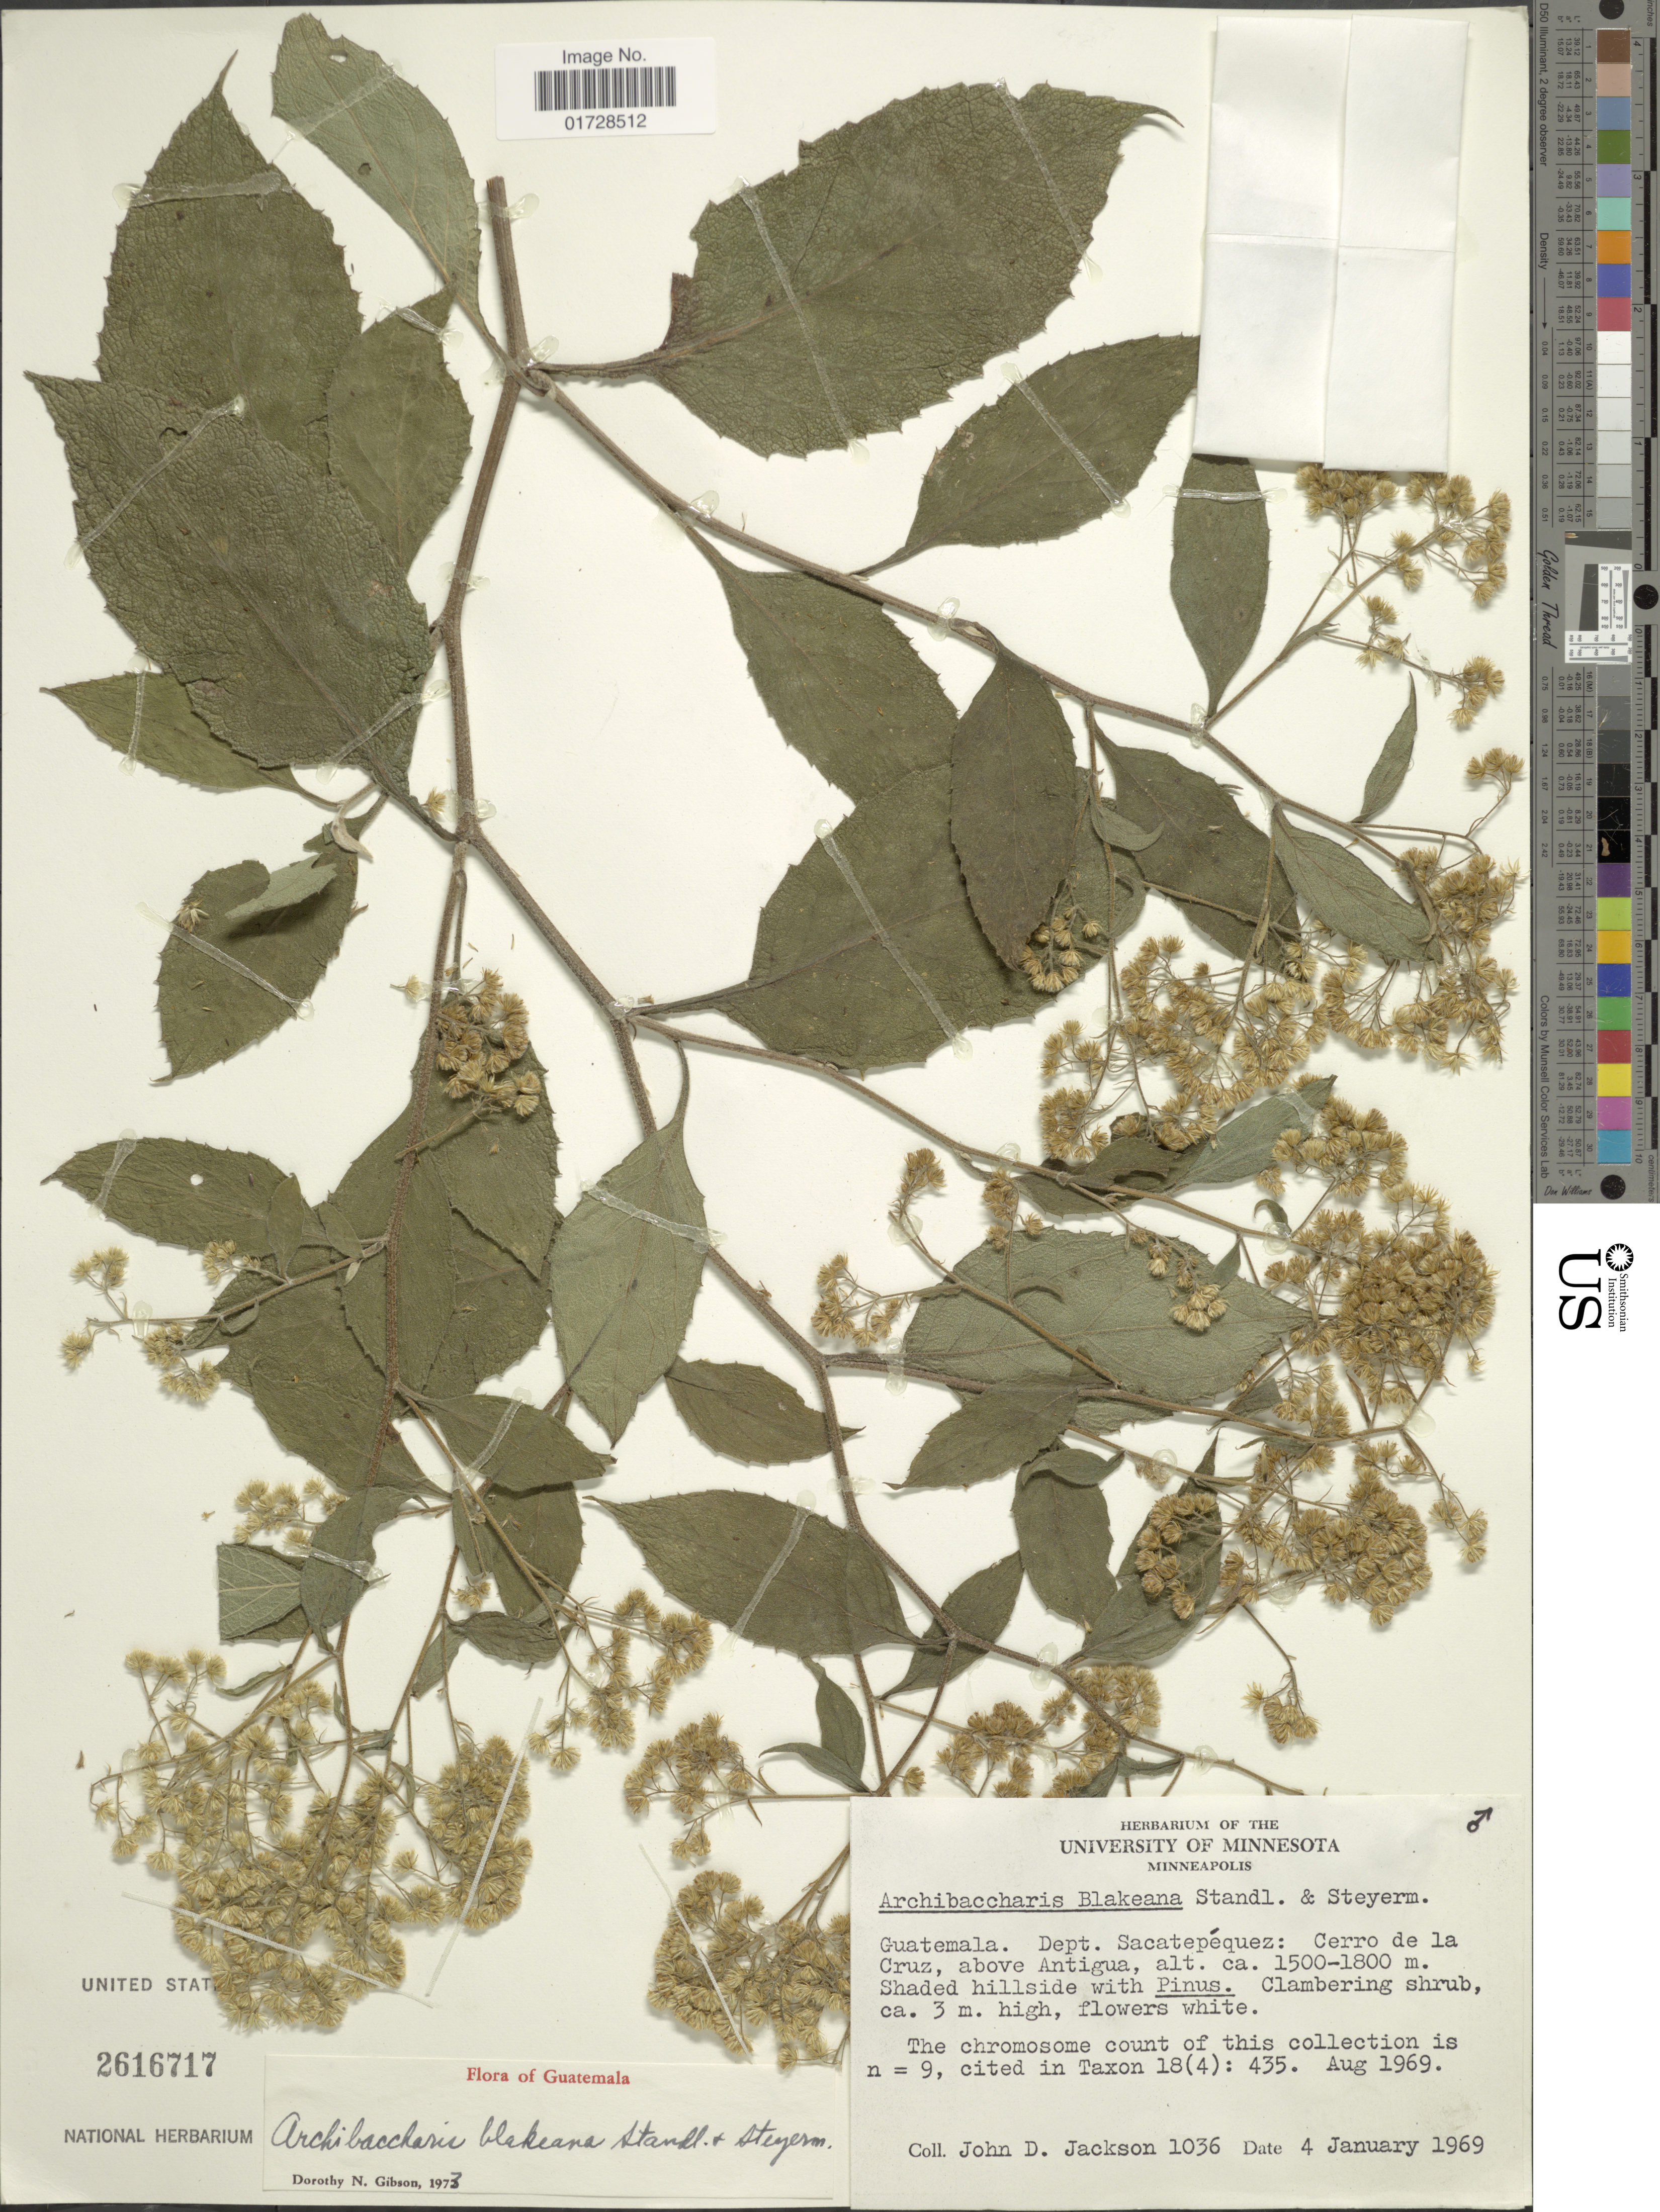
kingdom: Plantae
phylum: Tracheophyta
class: Magnoliopsida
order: Asterales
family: Asteraceae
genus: Archibaccharis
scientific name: Archibaccharis blakeana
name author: Standl. & Steyerm.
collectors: J. Jackson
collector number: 1036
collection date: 1969-01-04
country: Guatemala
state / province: Sacatepéquez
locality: Cerro de la Cruz, above Antigua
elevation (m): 1500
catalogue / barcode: US 2616717